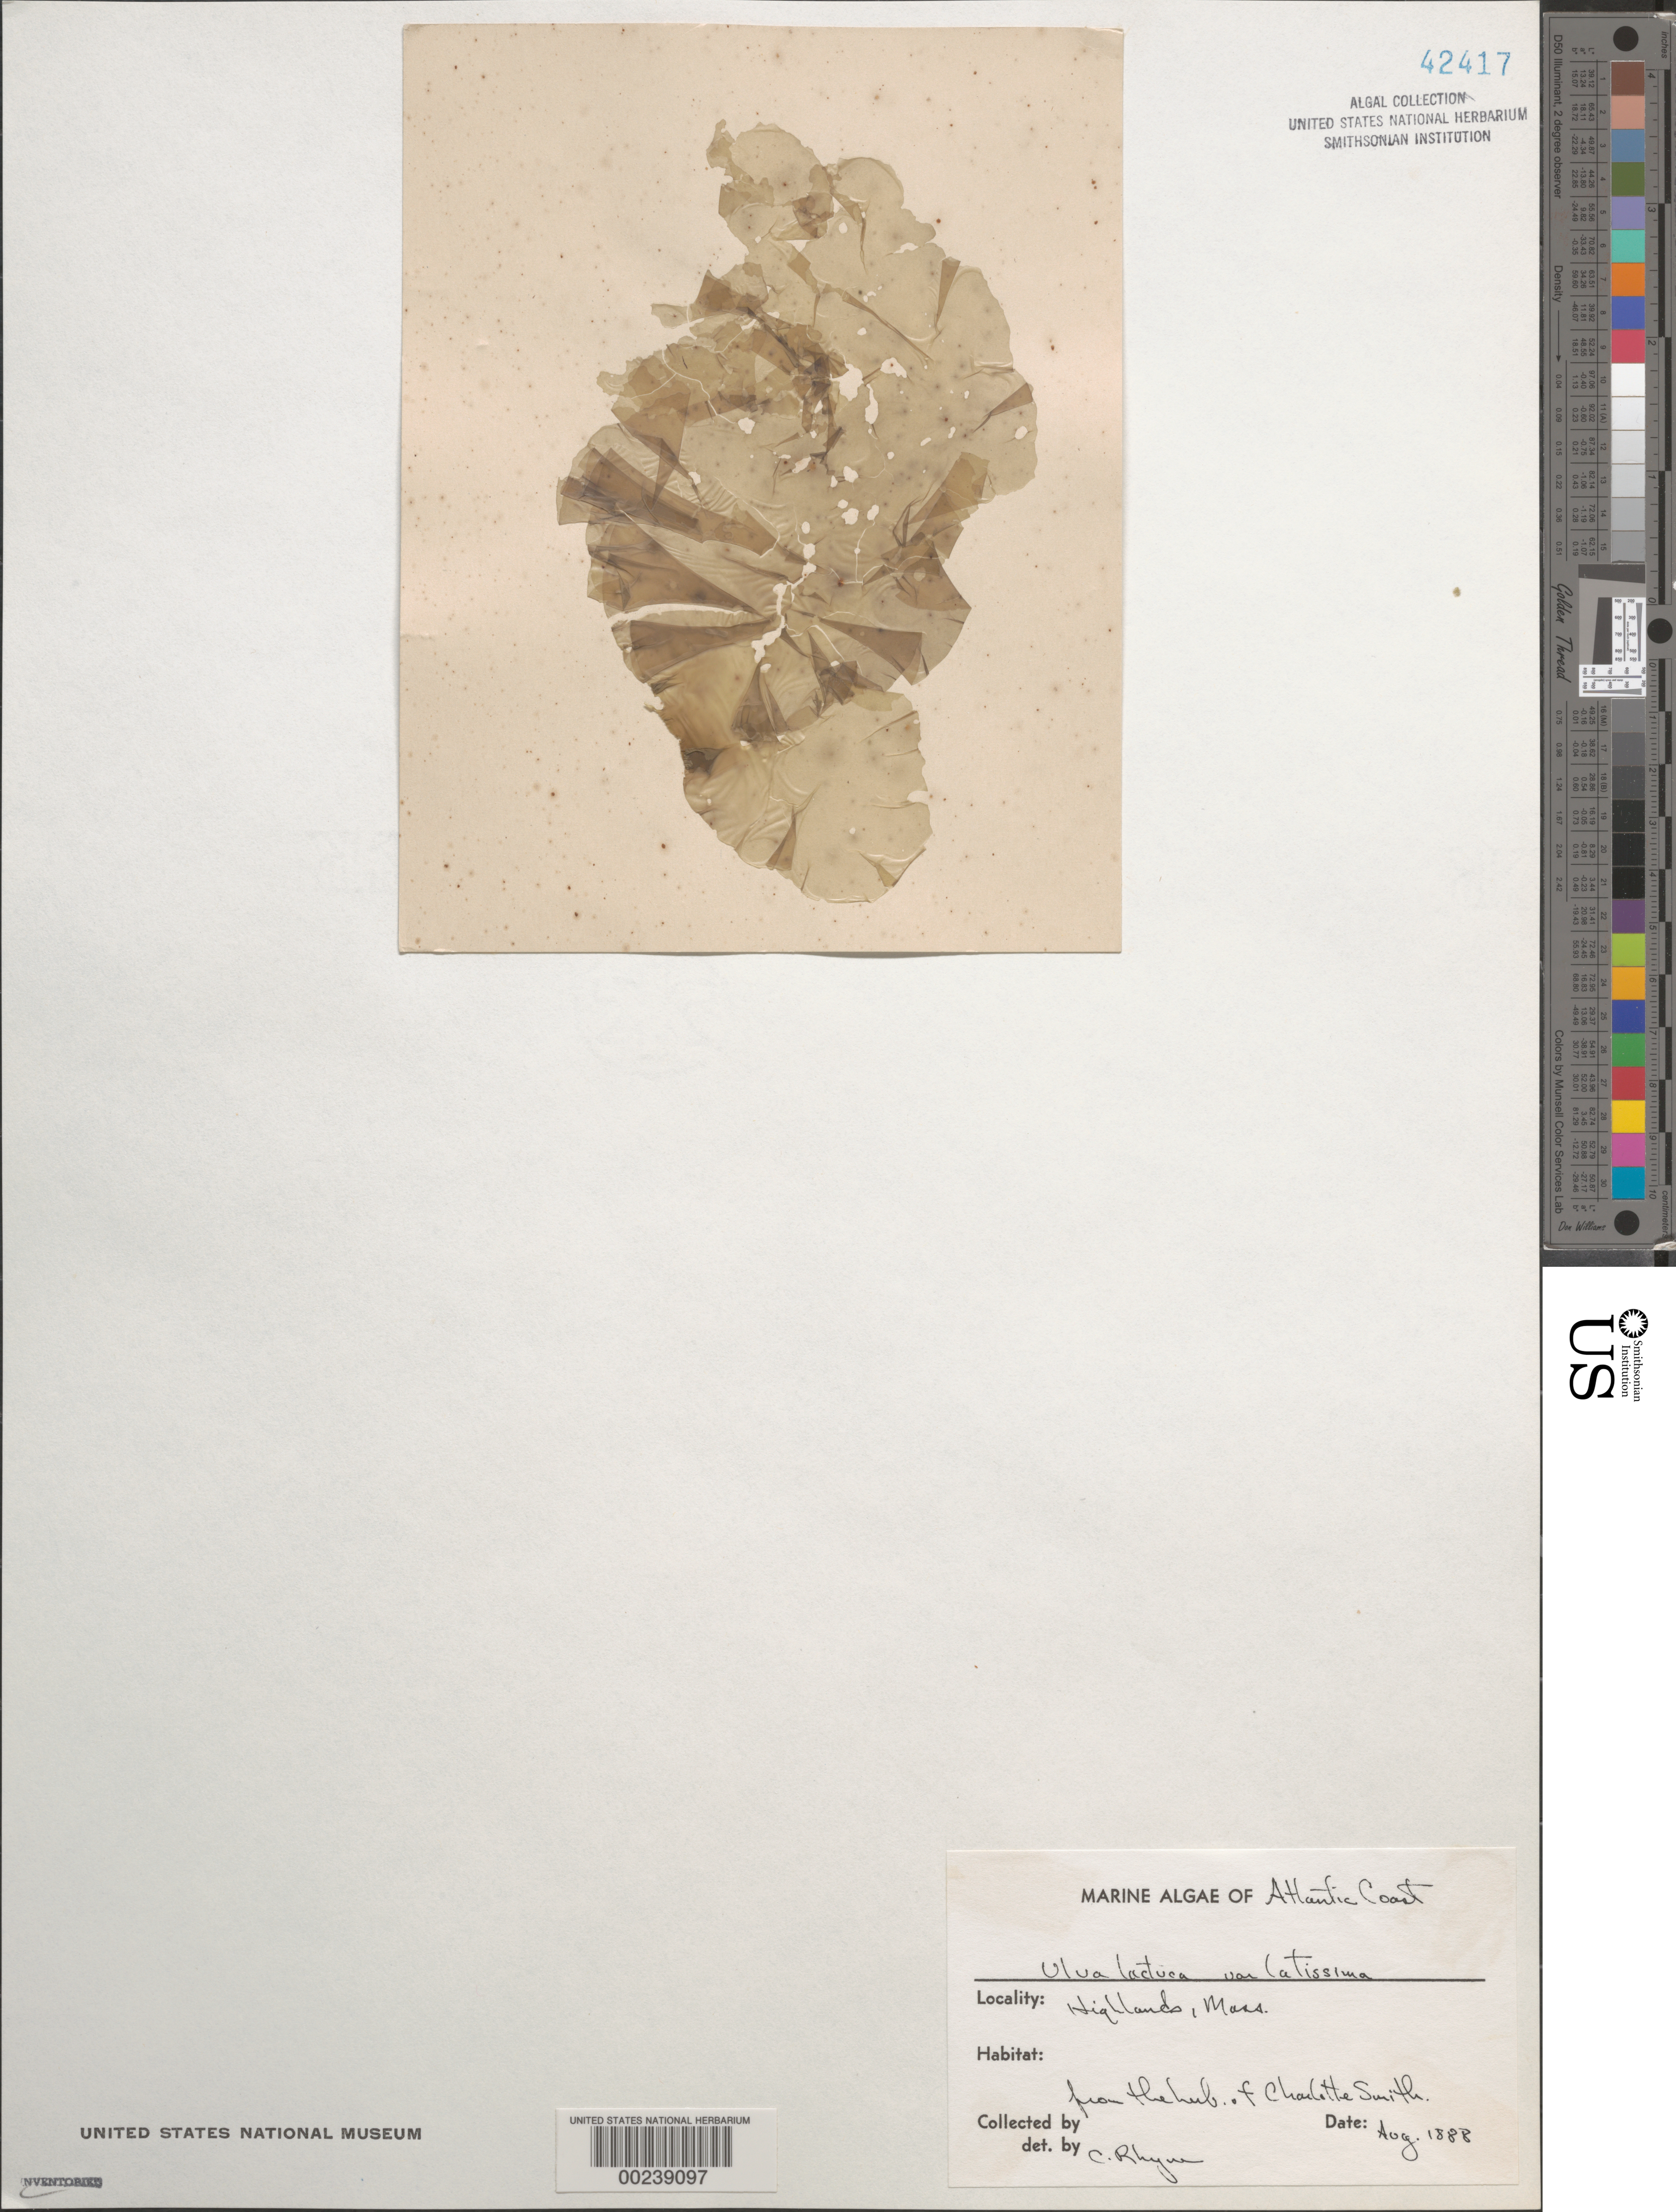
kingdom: Plantae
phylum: Chlorophyta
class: Ulvophyceae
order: Ulvales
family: Ulvaceae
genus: Ulva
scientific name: Ulva lactuca var. latissima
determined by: Rhyne, C. F.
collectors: Charlotte Smith (herbarium)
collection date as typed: Aug 1888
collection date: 1888-08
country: United States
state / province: Massachusetts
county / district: Dukes County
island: Martha's Vineyard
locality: Vineyard Highlands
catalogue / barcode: US 42417